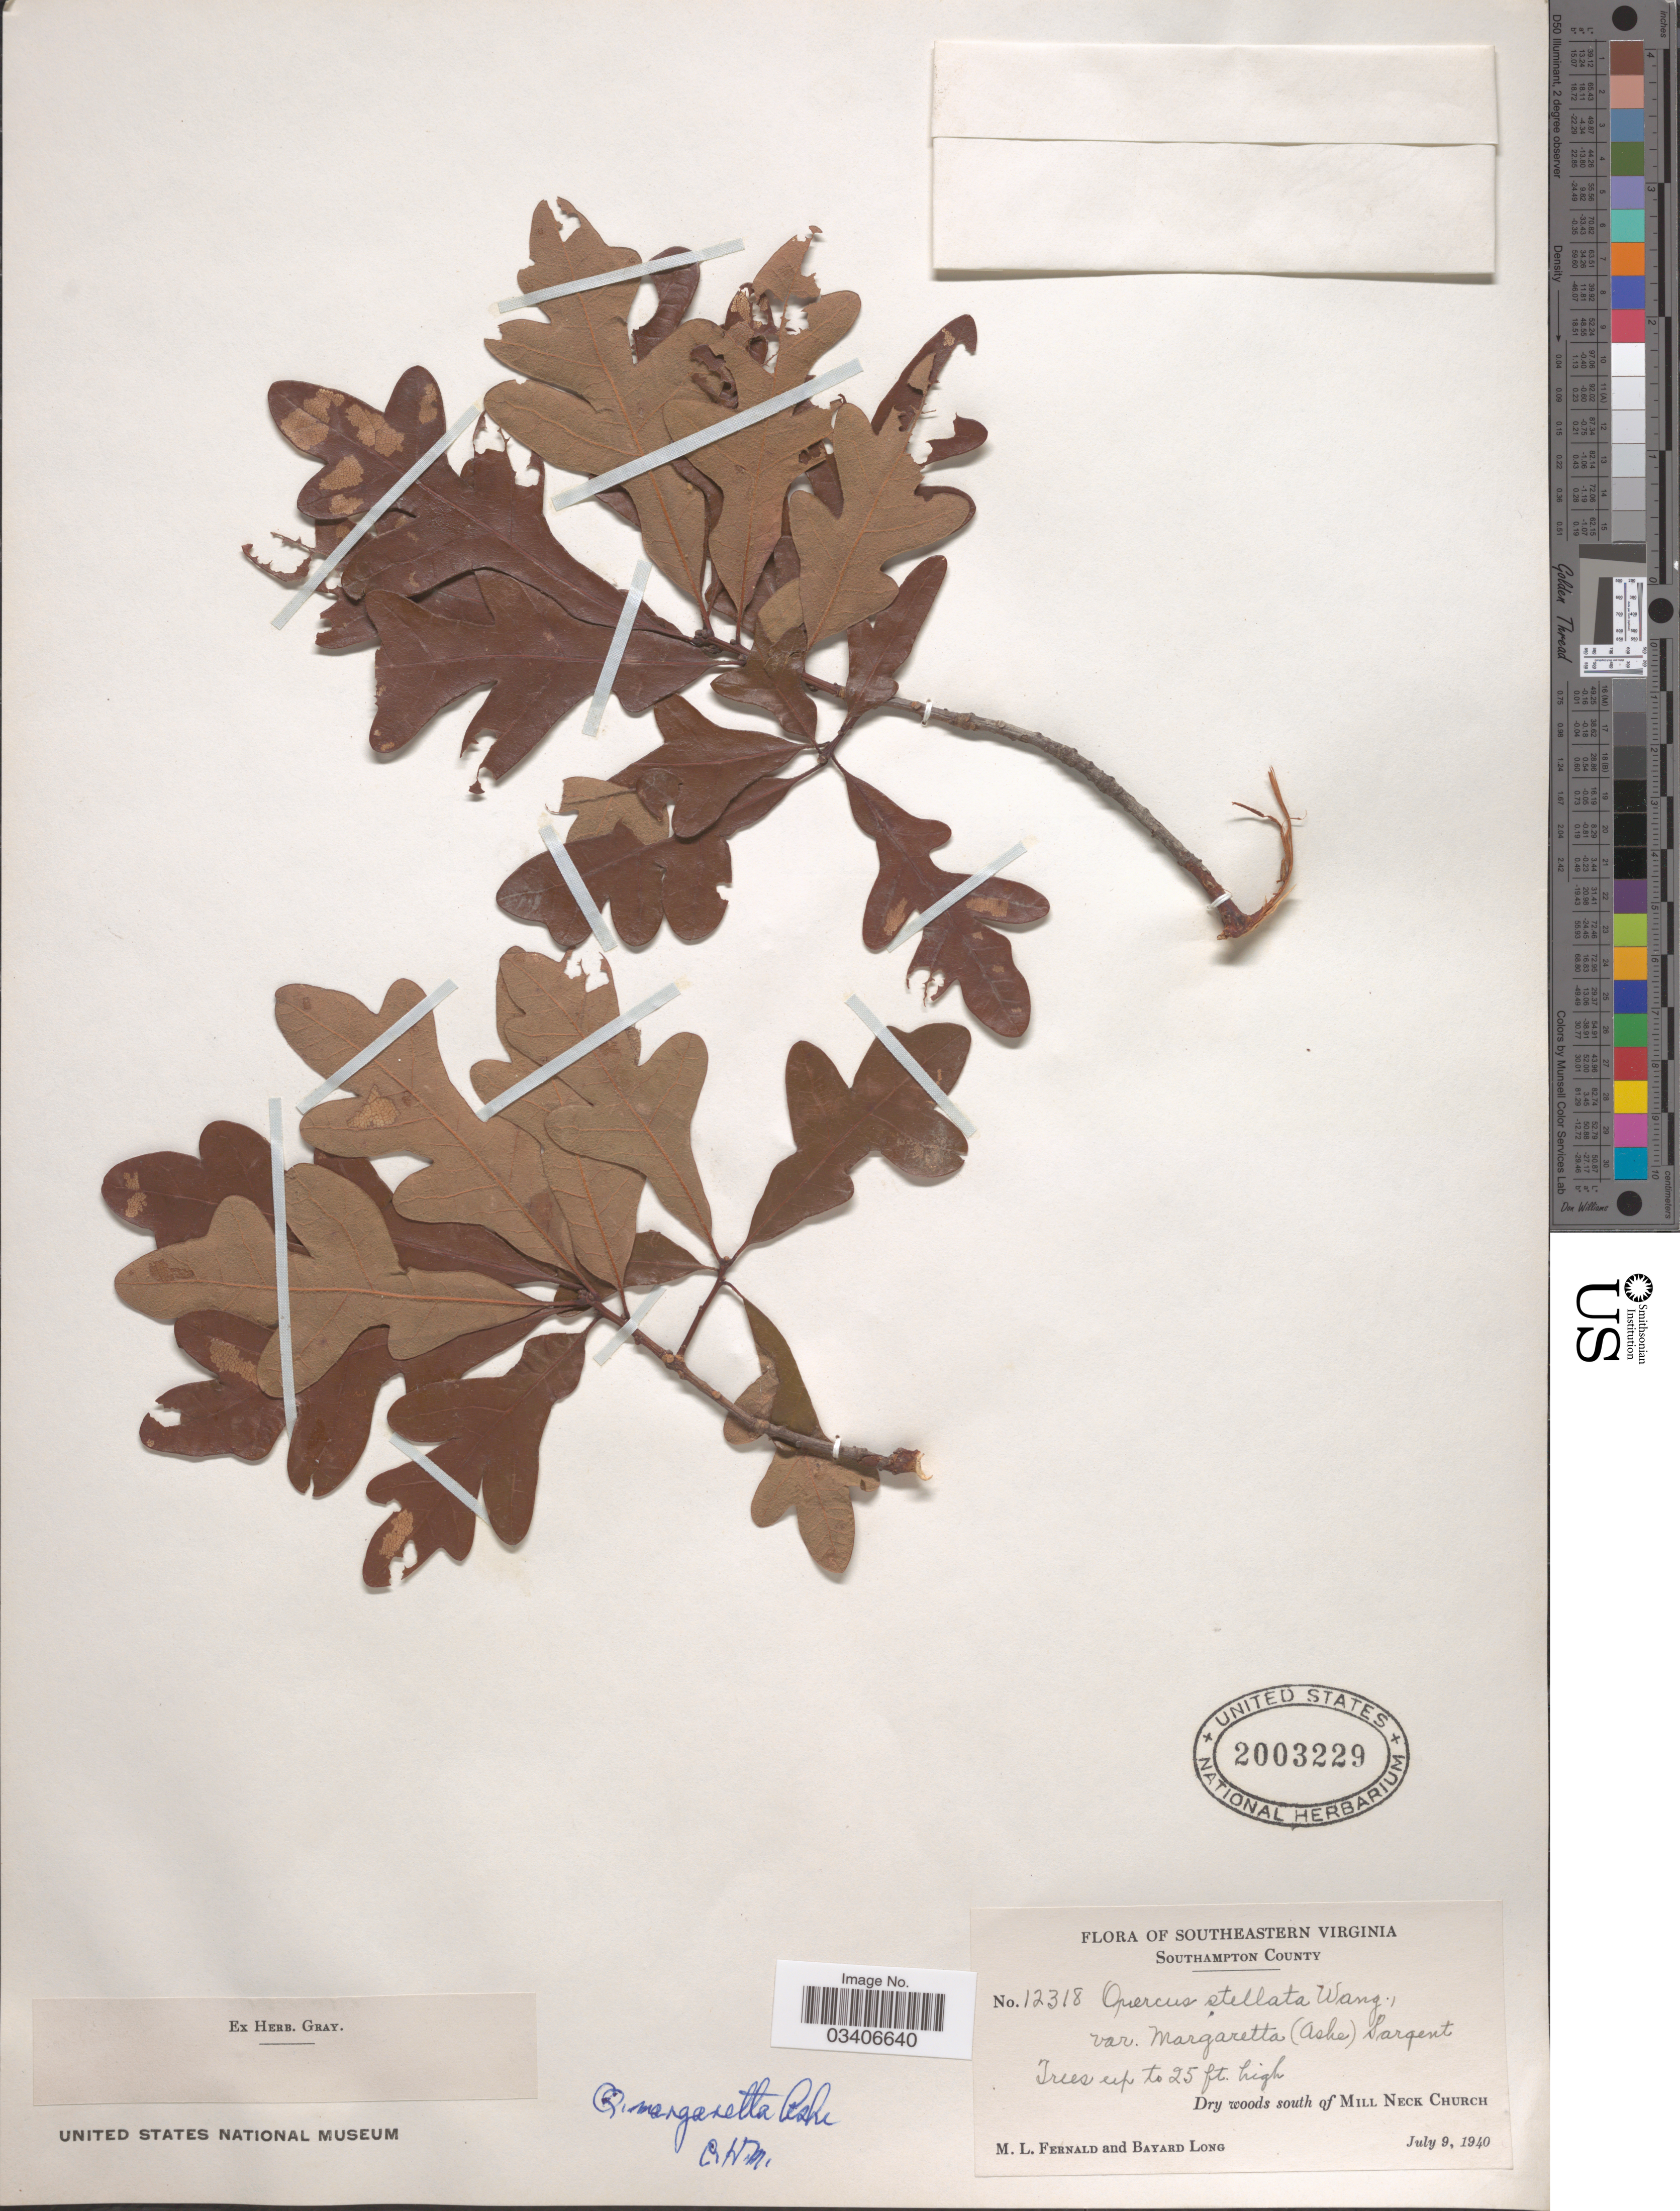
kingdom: Plantae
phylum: Tracheophyta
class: Magnoliopsida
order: Fagales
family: Fagaceae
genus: Quercus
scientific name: Quercus margarettae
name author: Ashe ex Small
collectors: M. L. Fernald & B. Long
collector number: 12318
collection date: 1940-07-09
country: United States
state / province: Virginia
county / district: Southampton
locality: Southeastern Virginia. Southampton County, Dry woods south of Mill Neck Church.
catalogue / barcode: US 2003229